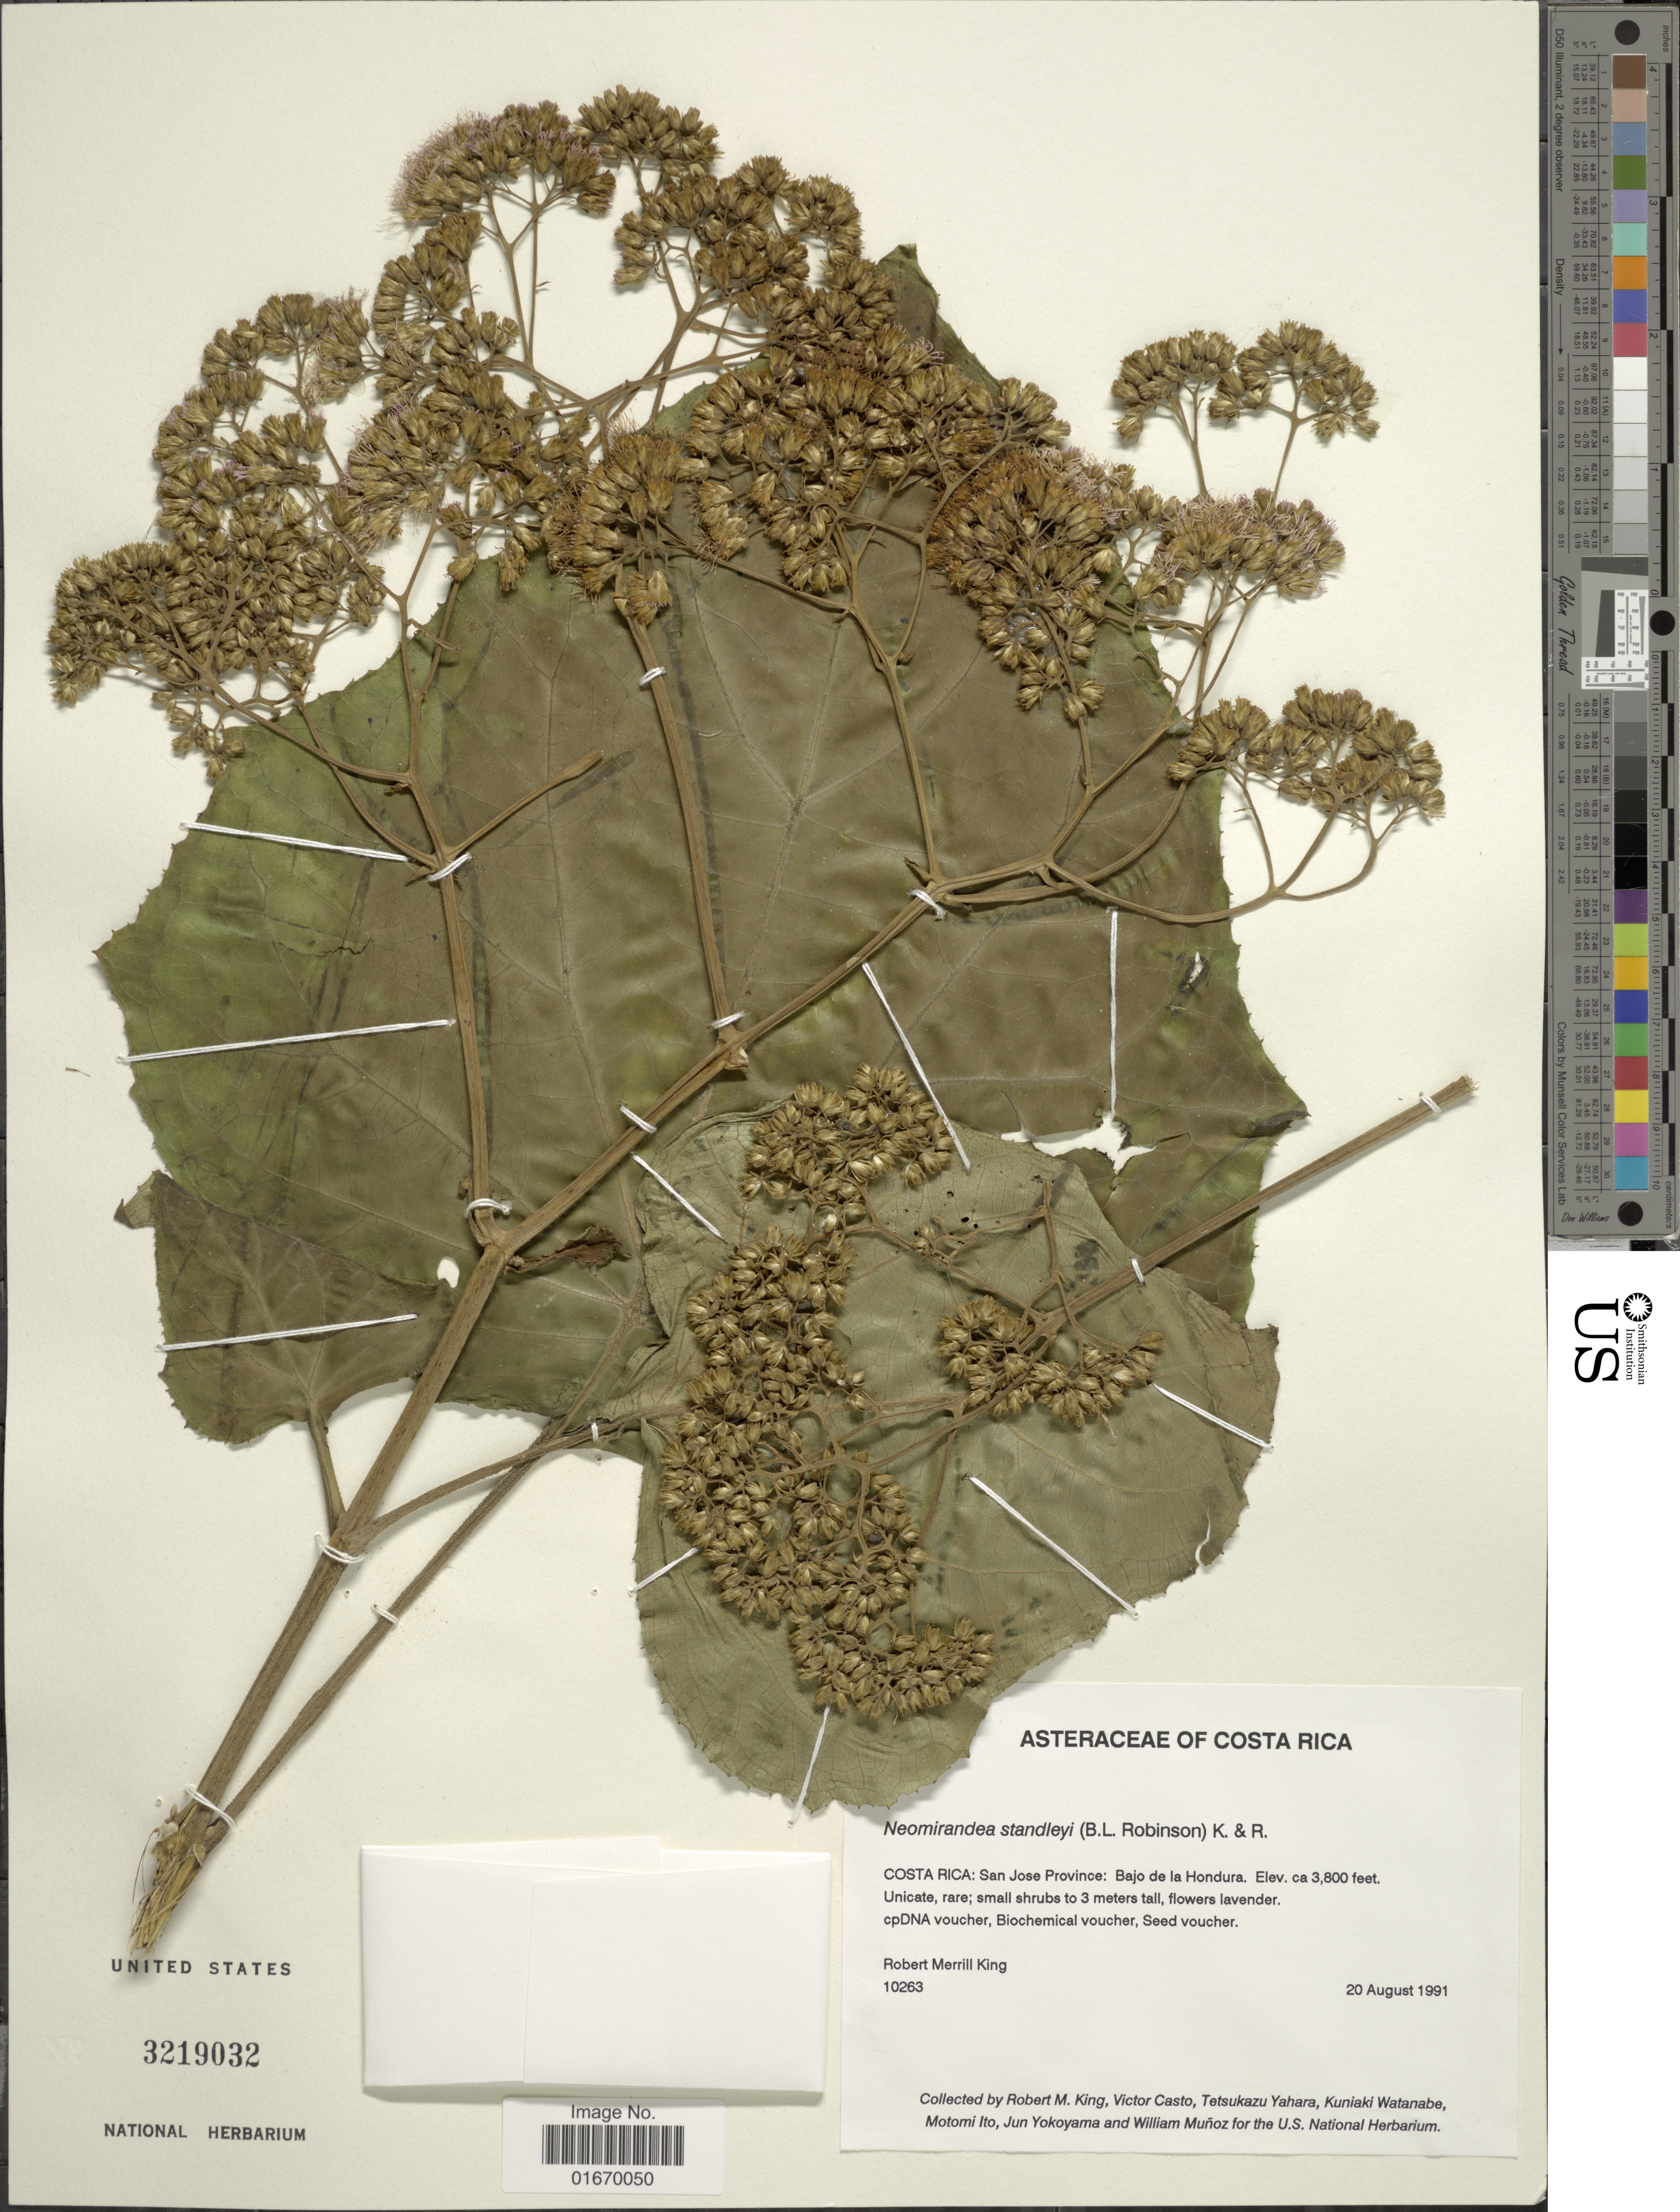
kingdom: Plantae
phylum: Tracheophyta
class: Magnoliopsida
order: Asterales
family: Asteraceae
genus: Neomirandea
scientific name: Neomirandea standleyi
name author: (B.L. Rob.) R.M. King & H. Rob.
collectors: R. M. King, V. Castro, T. Yahara, K. Watanabe & et al.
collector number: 10263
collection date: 1991-08-20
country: Costa Rica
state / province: San José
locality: Bajo de la Hondura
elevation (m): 1158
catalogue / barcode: US 3219032